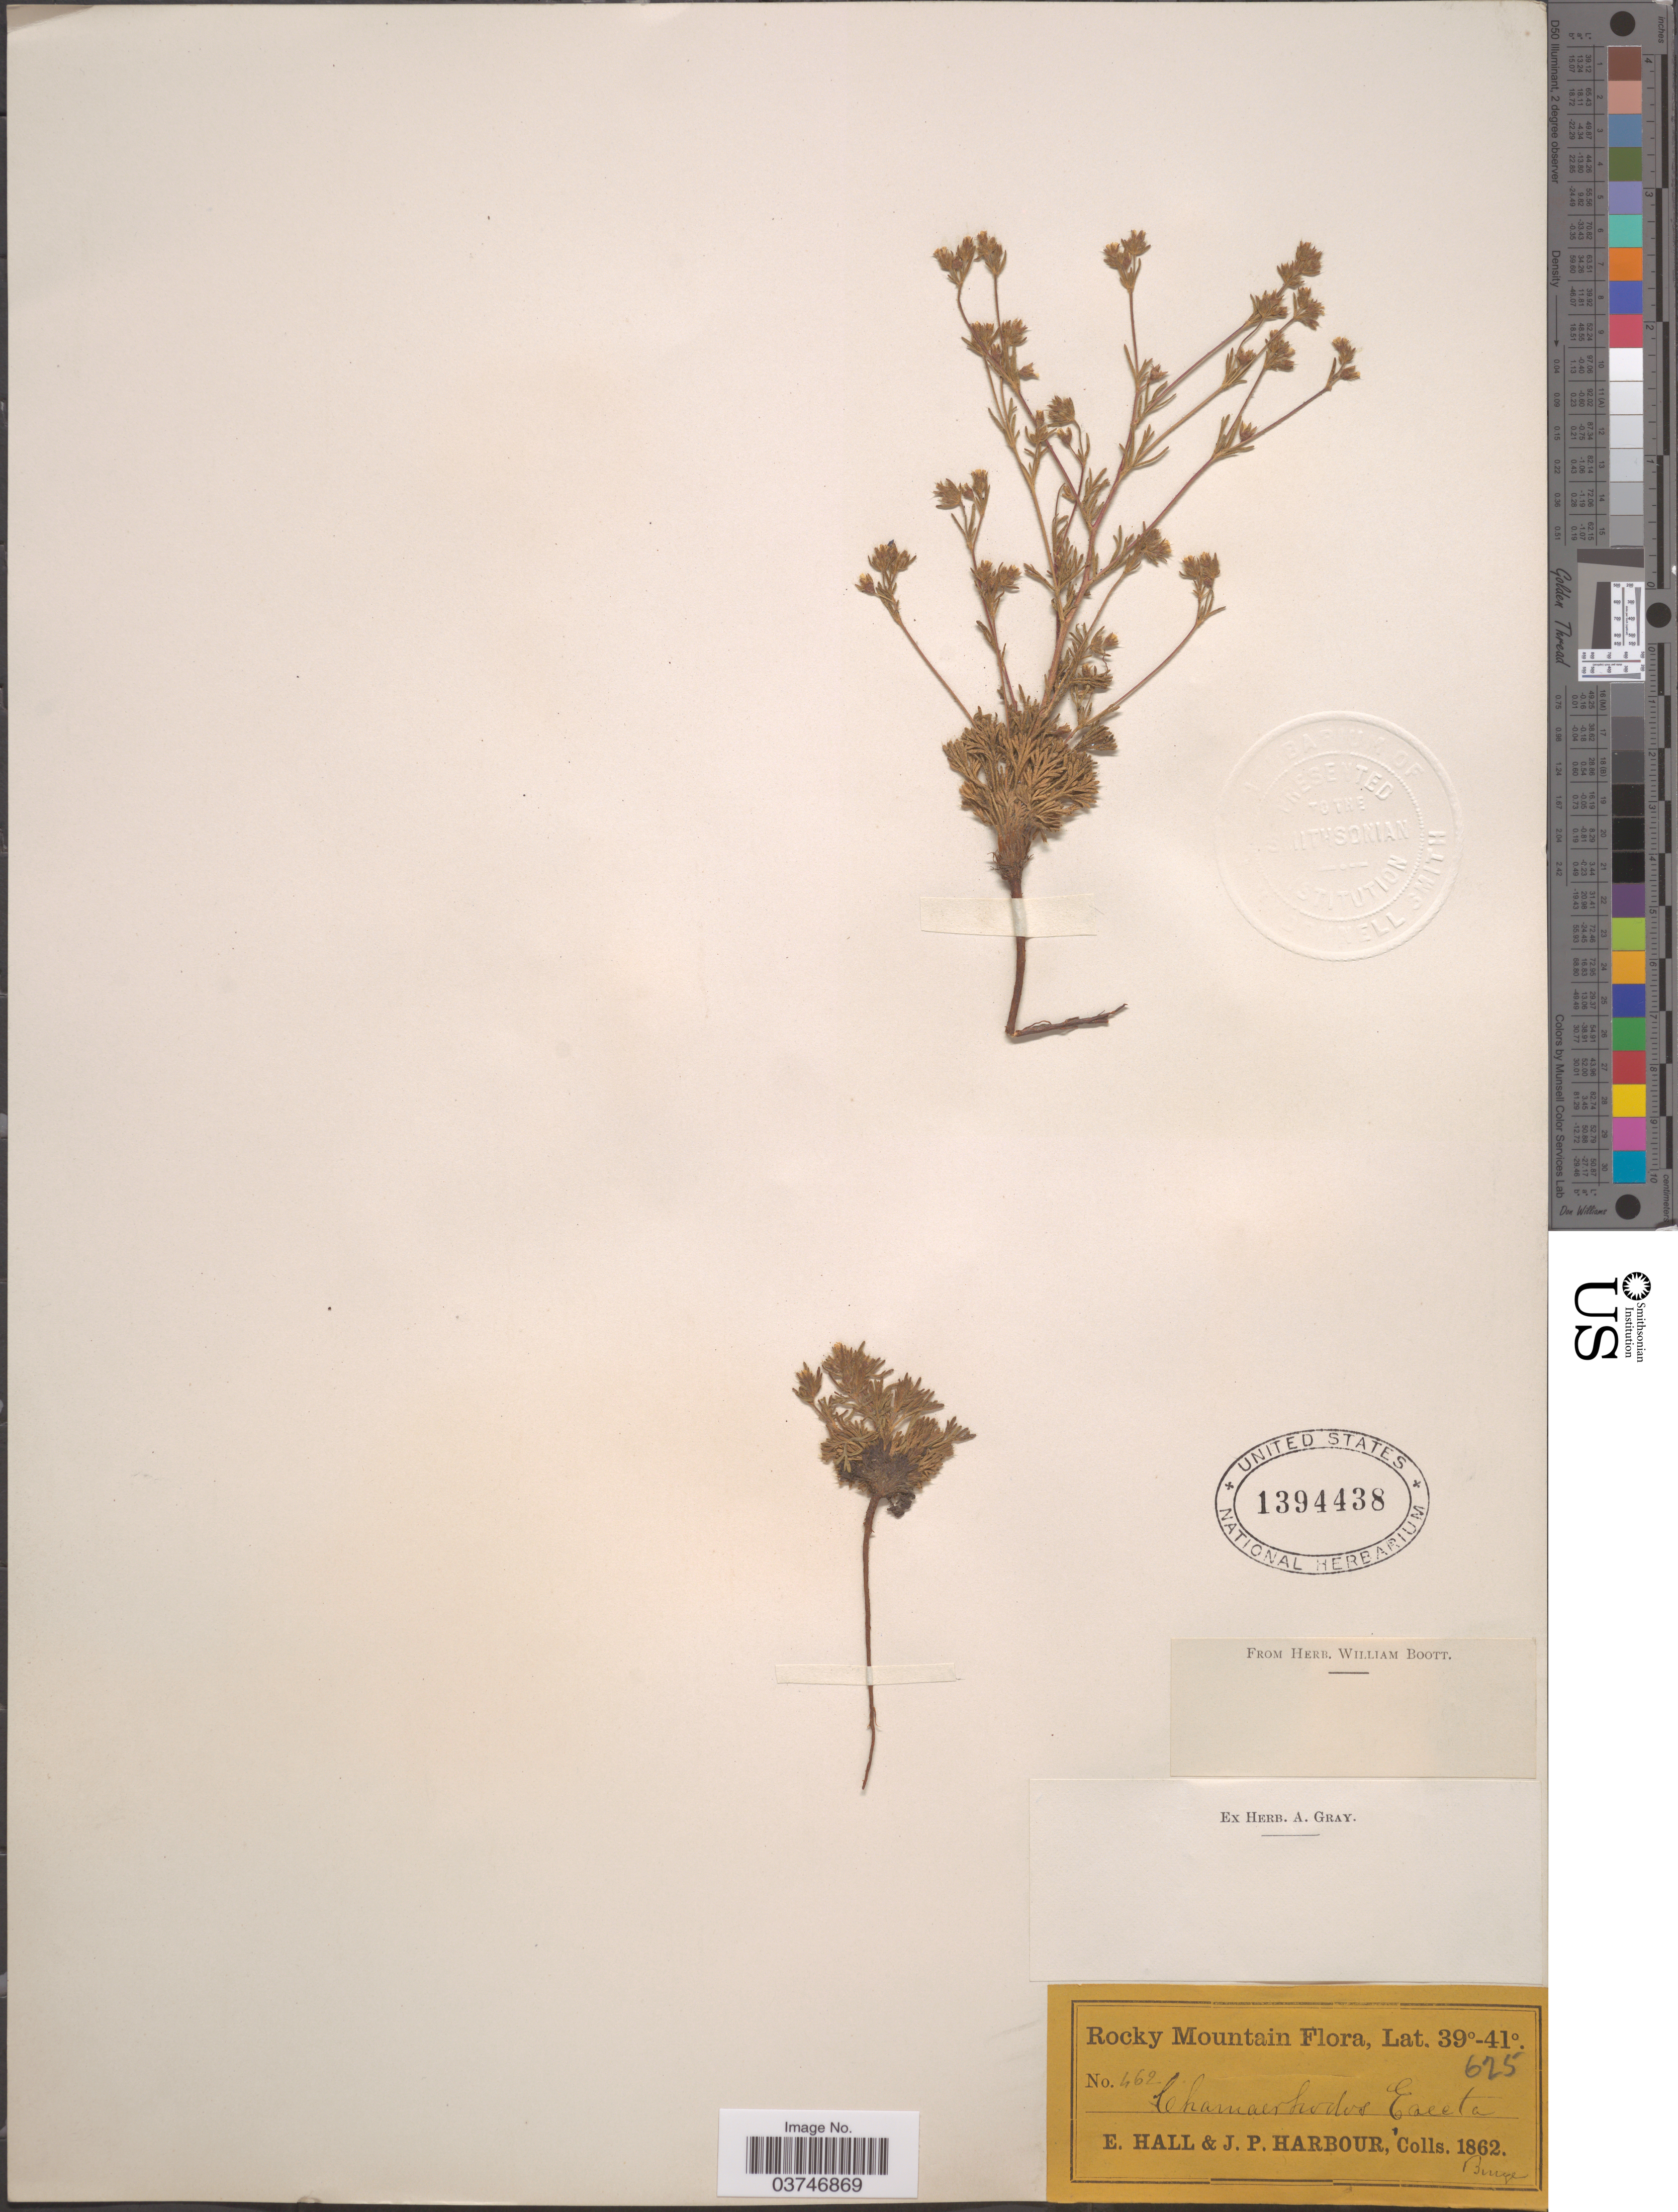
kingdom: Plantae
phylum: Tracheophyta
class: Magnoliopsida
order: Rosales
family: Rosaceae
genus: Chamaerhodos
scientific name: Chamaerhodos erecta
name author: (L.) Bunge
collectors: E. Hall & J. Harbour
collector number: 462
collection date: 1862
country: United States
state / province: Colorado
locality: Rocky Mountain.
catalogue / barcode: US 1394438